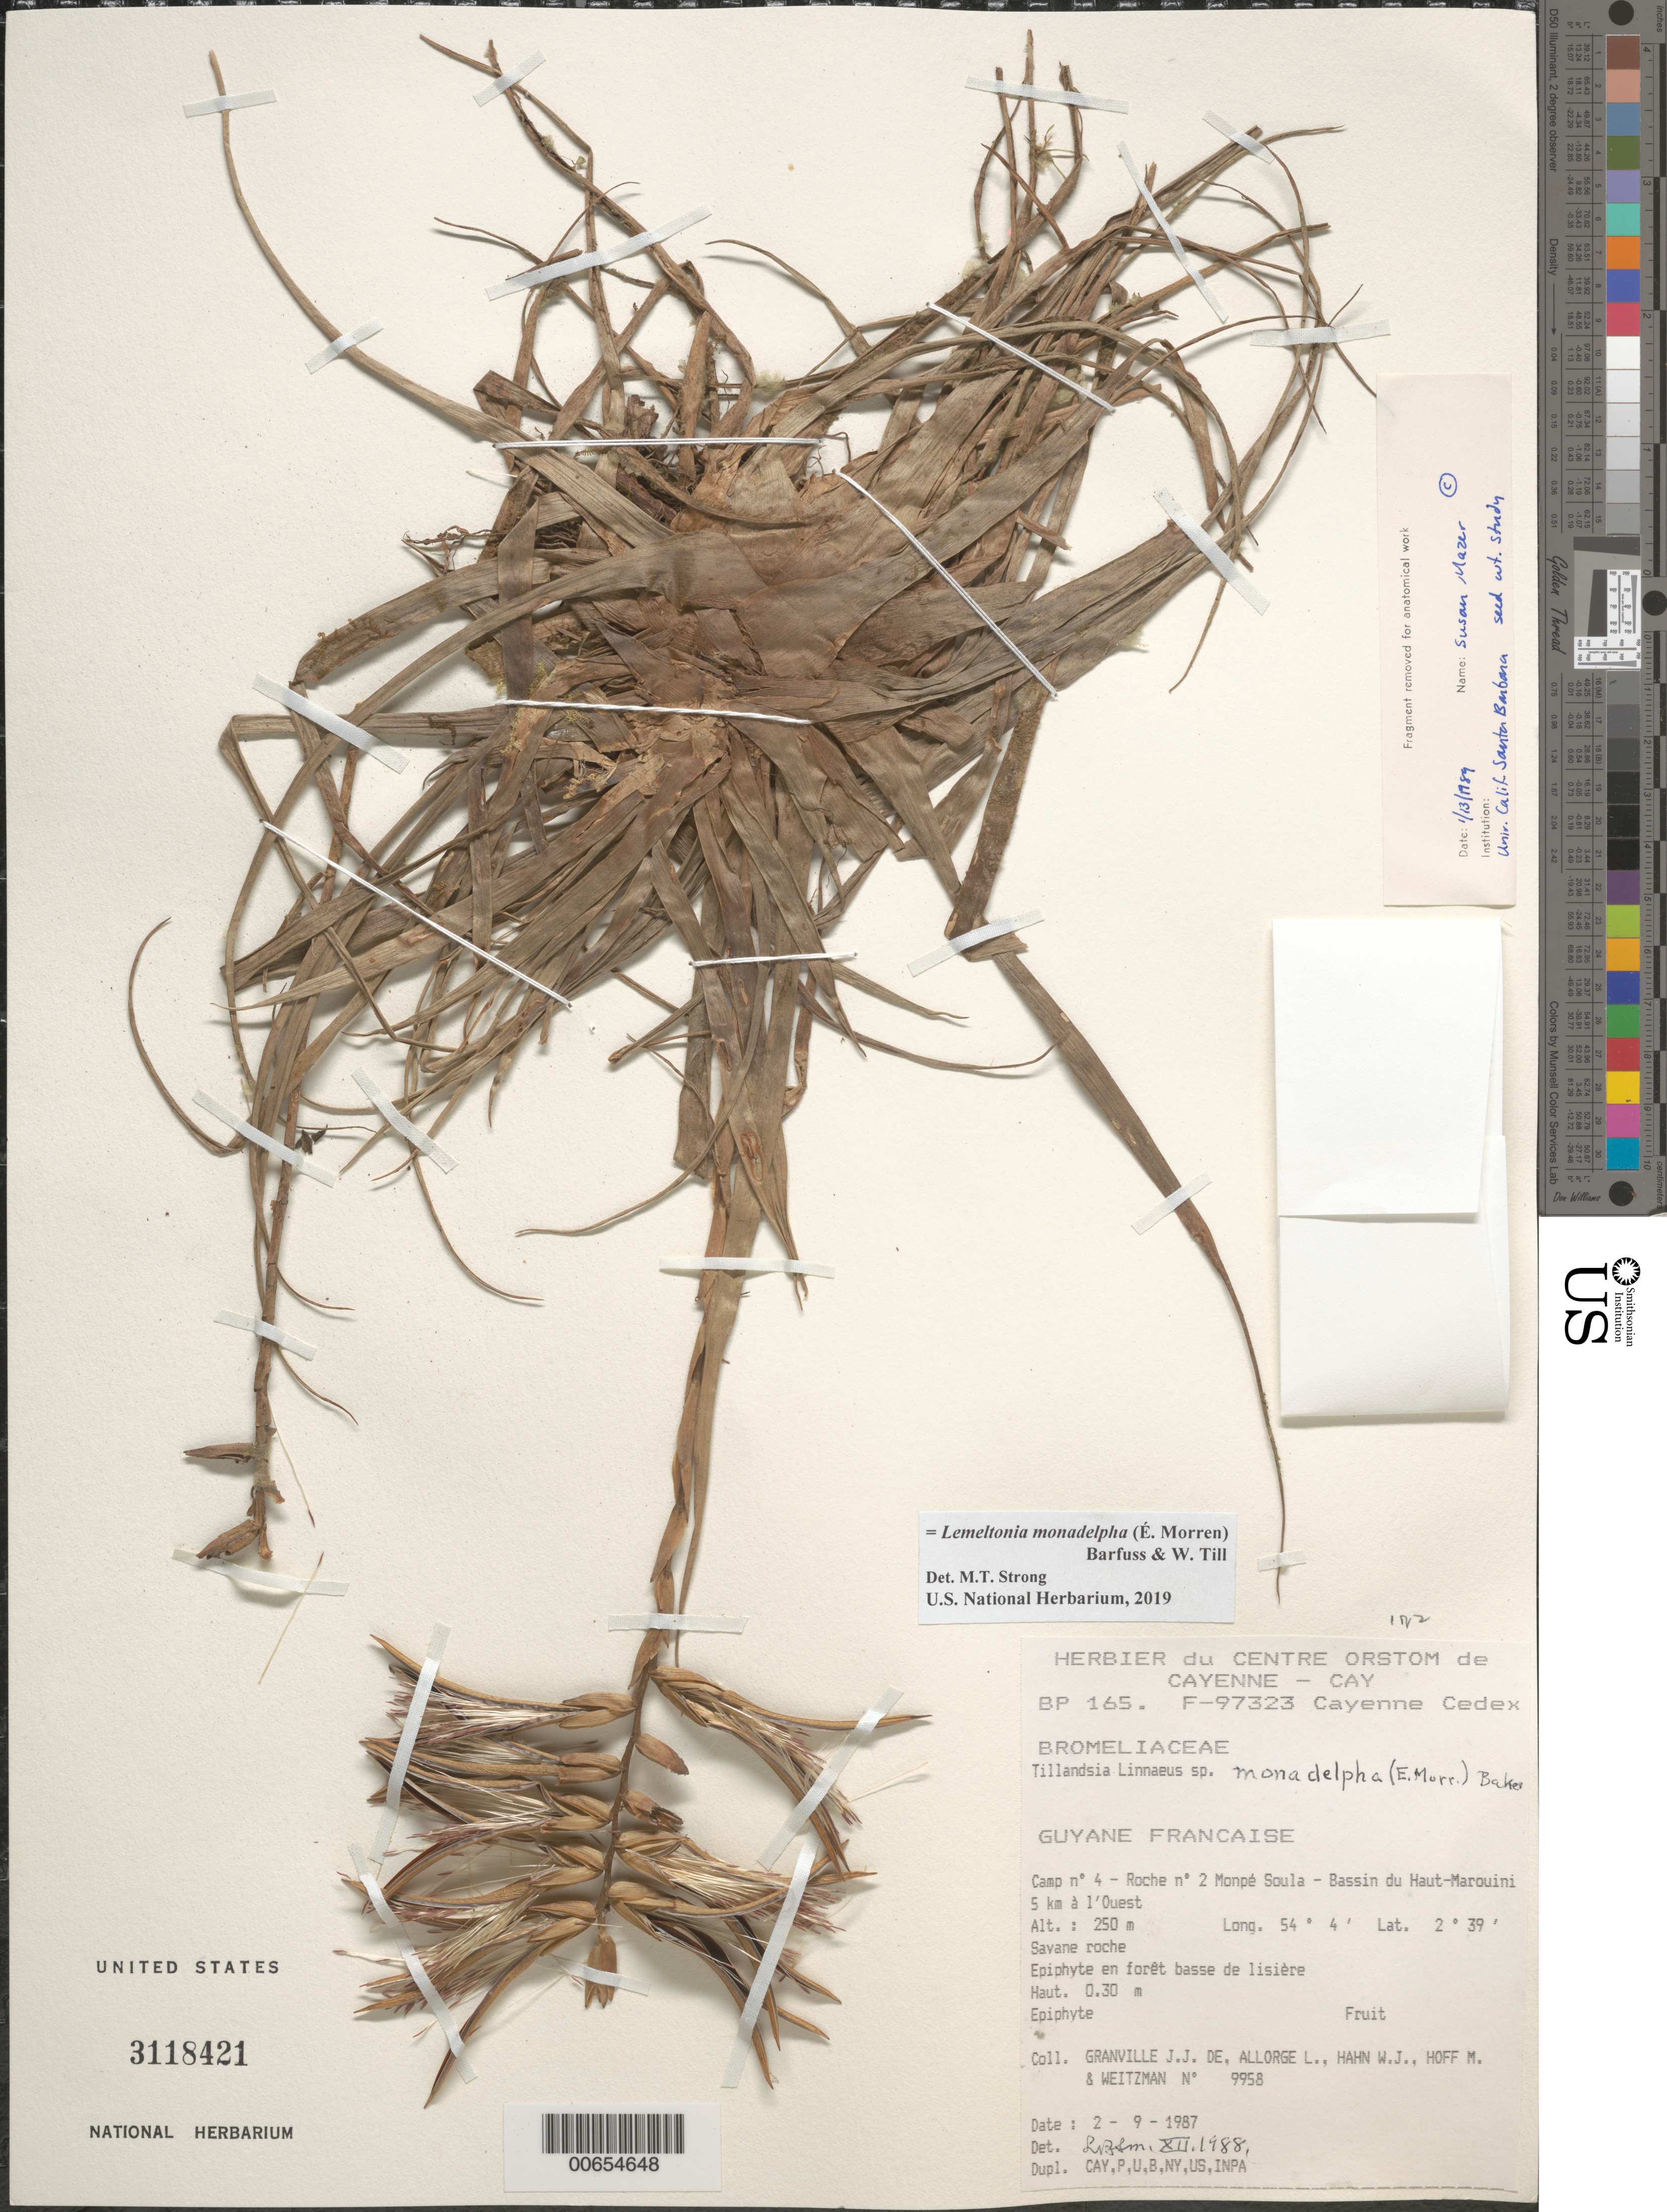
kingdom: Plantae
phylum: Tracheophyta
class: Liliopsida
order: Poales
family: Bromeliaceae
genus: Lemeltonia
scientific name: Lemeltonia monadelpha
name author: (É. Morren) Barfuss & W. Till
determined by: Strong, M. T., (US), Smithsonian Institution - National Museum of Natural History (UNITED STATES)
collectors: J.-J. de Granville, L. Allorge, W. J. Hahn, M. Hoff & A. L. Weitzman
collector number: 9958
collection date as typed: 2-Sep-87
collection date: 1987-09-02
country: French Guiana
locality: Monpé Soula, Camp #4, Roche no. 2, Bassin du Haut Marouini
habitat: Savane roche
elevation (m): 250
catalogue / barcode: US 3118421